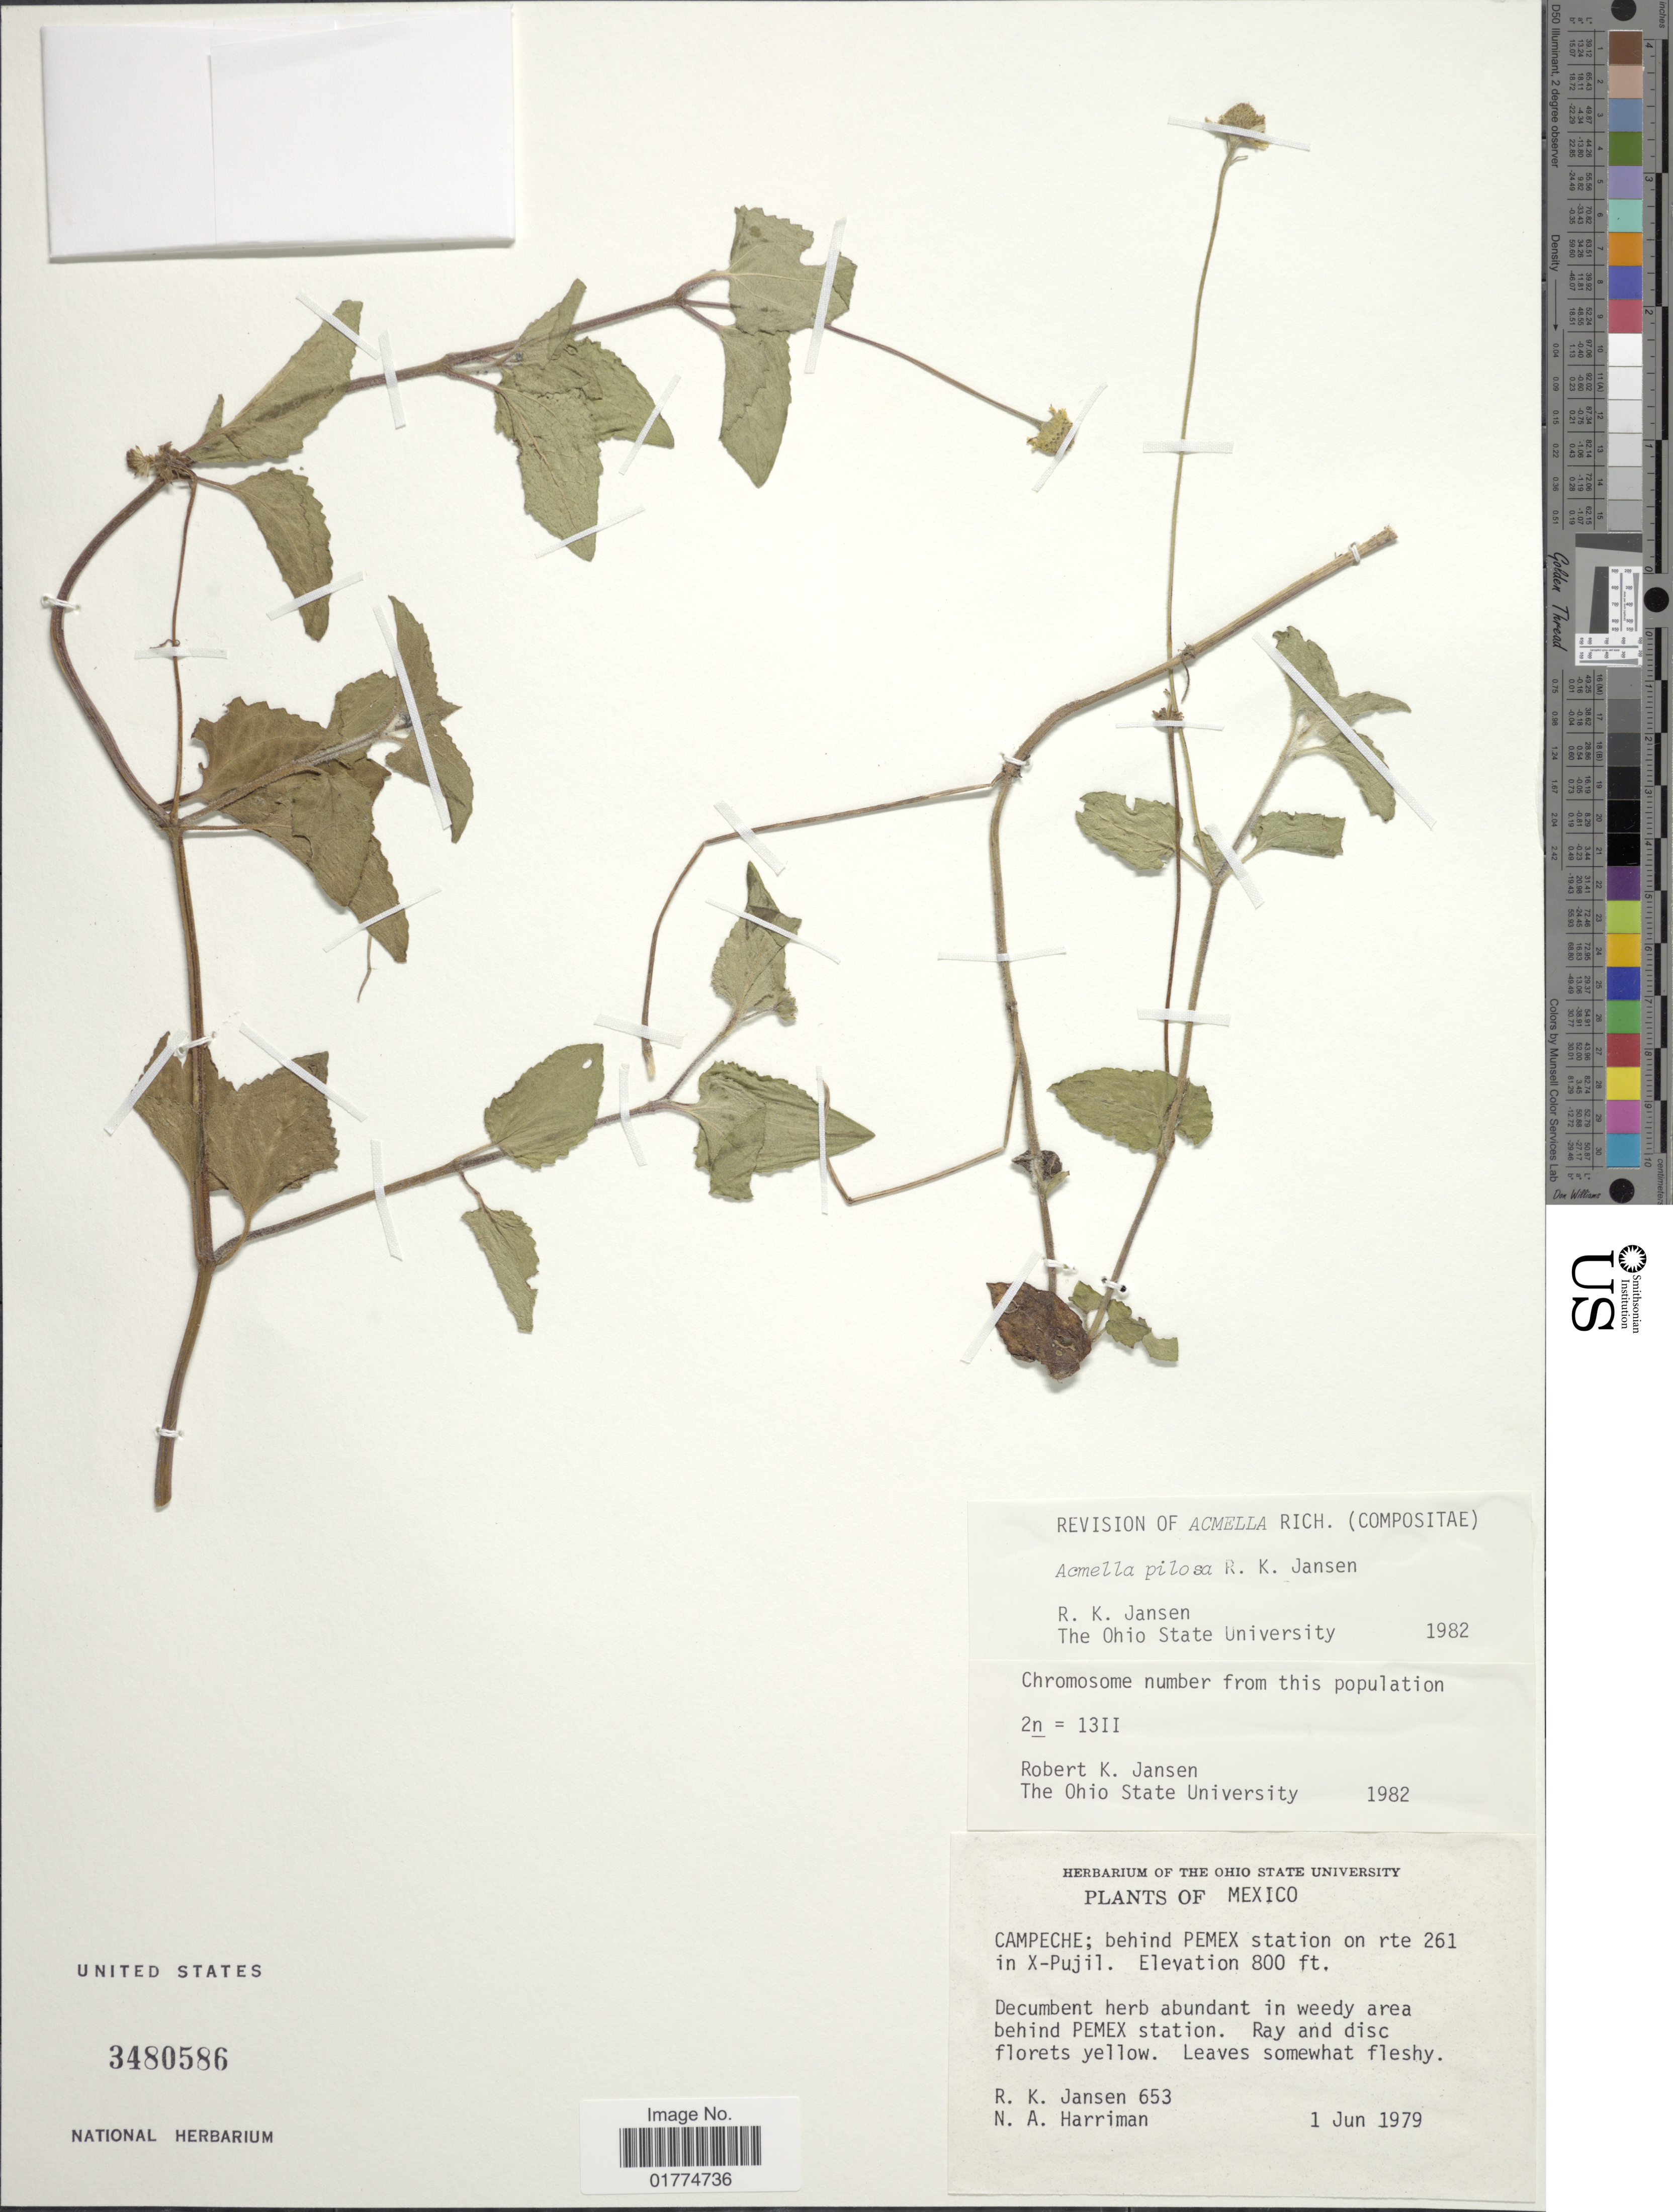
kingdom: Plantae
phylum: Tracheophyta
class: Magnoliopsida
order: Asterales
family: Asteraceae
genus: Acmella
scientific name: Acmella pilosa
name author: R.K. Jansen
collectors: R. K. Jansen & N. A. Harriman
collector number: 653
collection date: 1979-06-01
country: Mexico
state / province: Campeche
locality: Behind PEMEX station on rte 261 in X-Pujil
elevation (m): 244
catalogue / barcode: US 3480586